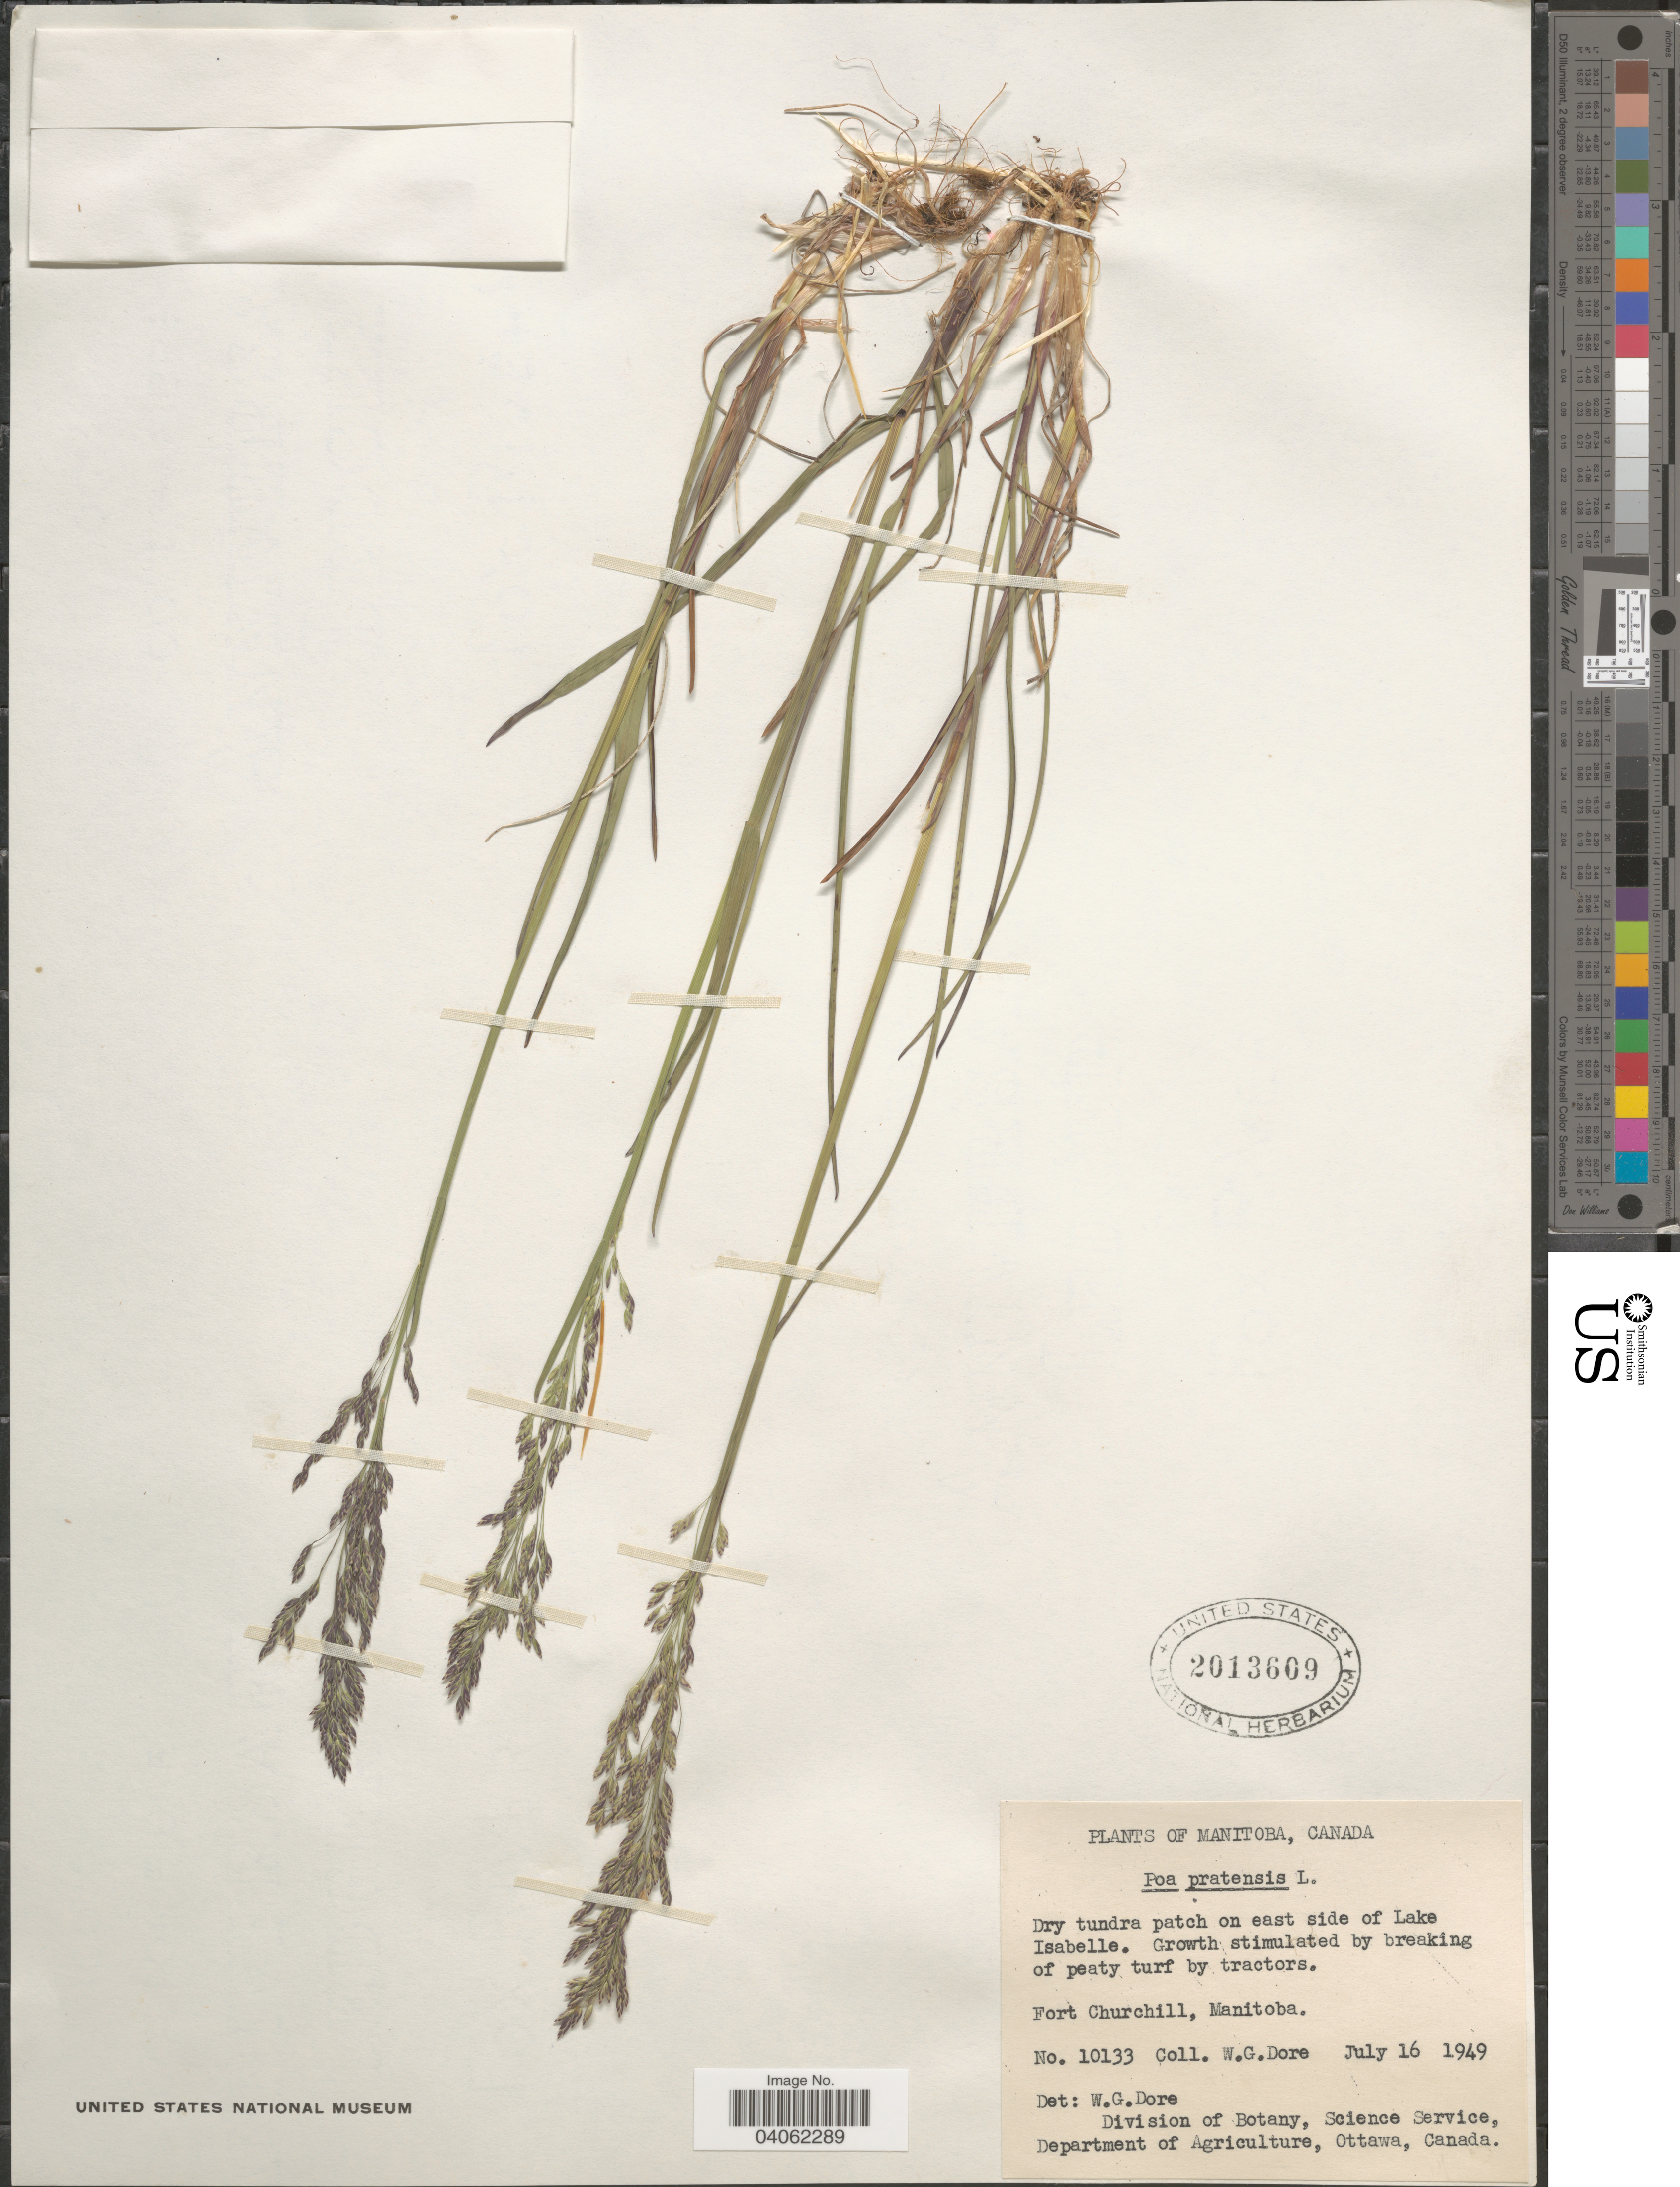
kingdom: Plantae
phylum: Tracheophyta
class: Liliopsida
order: Poales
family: Poaceae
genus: Poa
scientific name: Poa pratensis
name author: L.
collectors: W. Dore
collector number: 10133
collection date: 1949-07-16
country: Canada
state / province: Manitoba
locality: On east side of Lake Isabelle. Fort Churchill.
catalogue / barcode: US 2013609